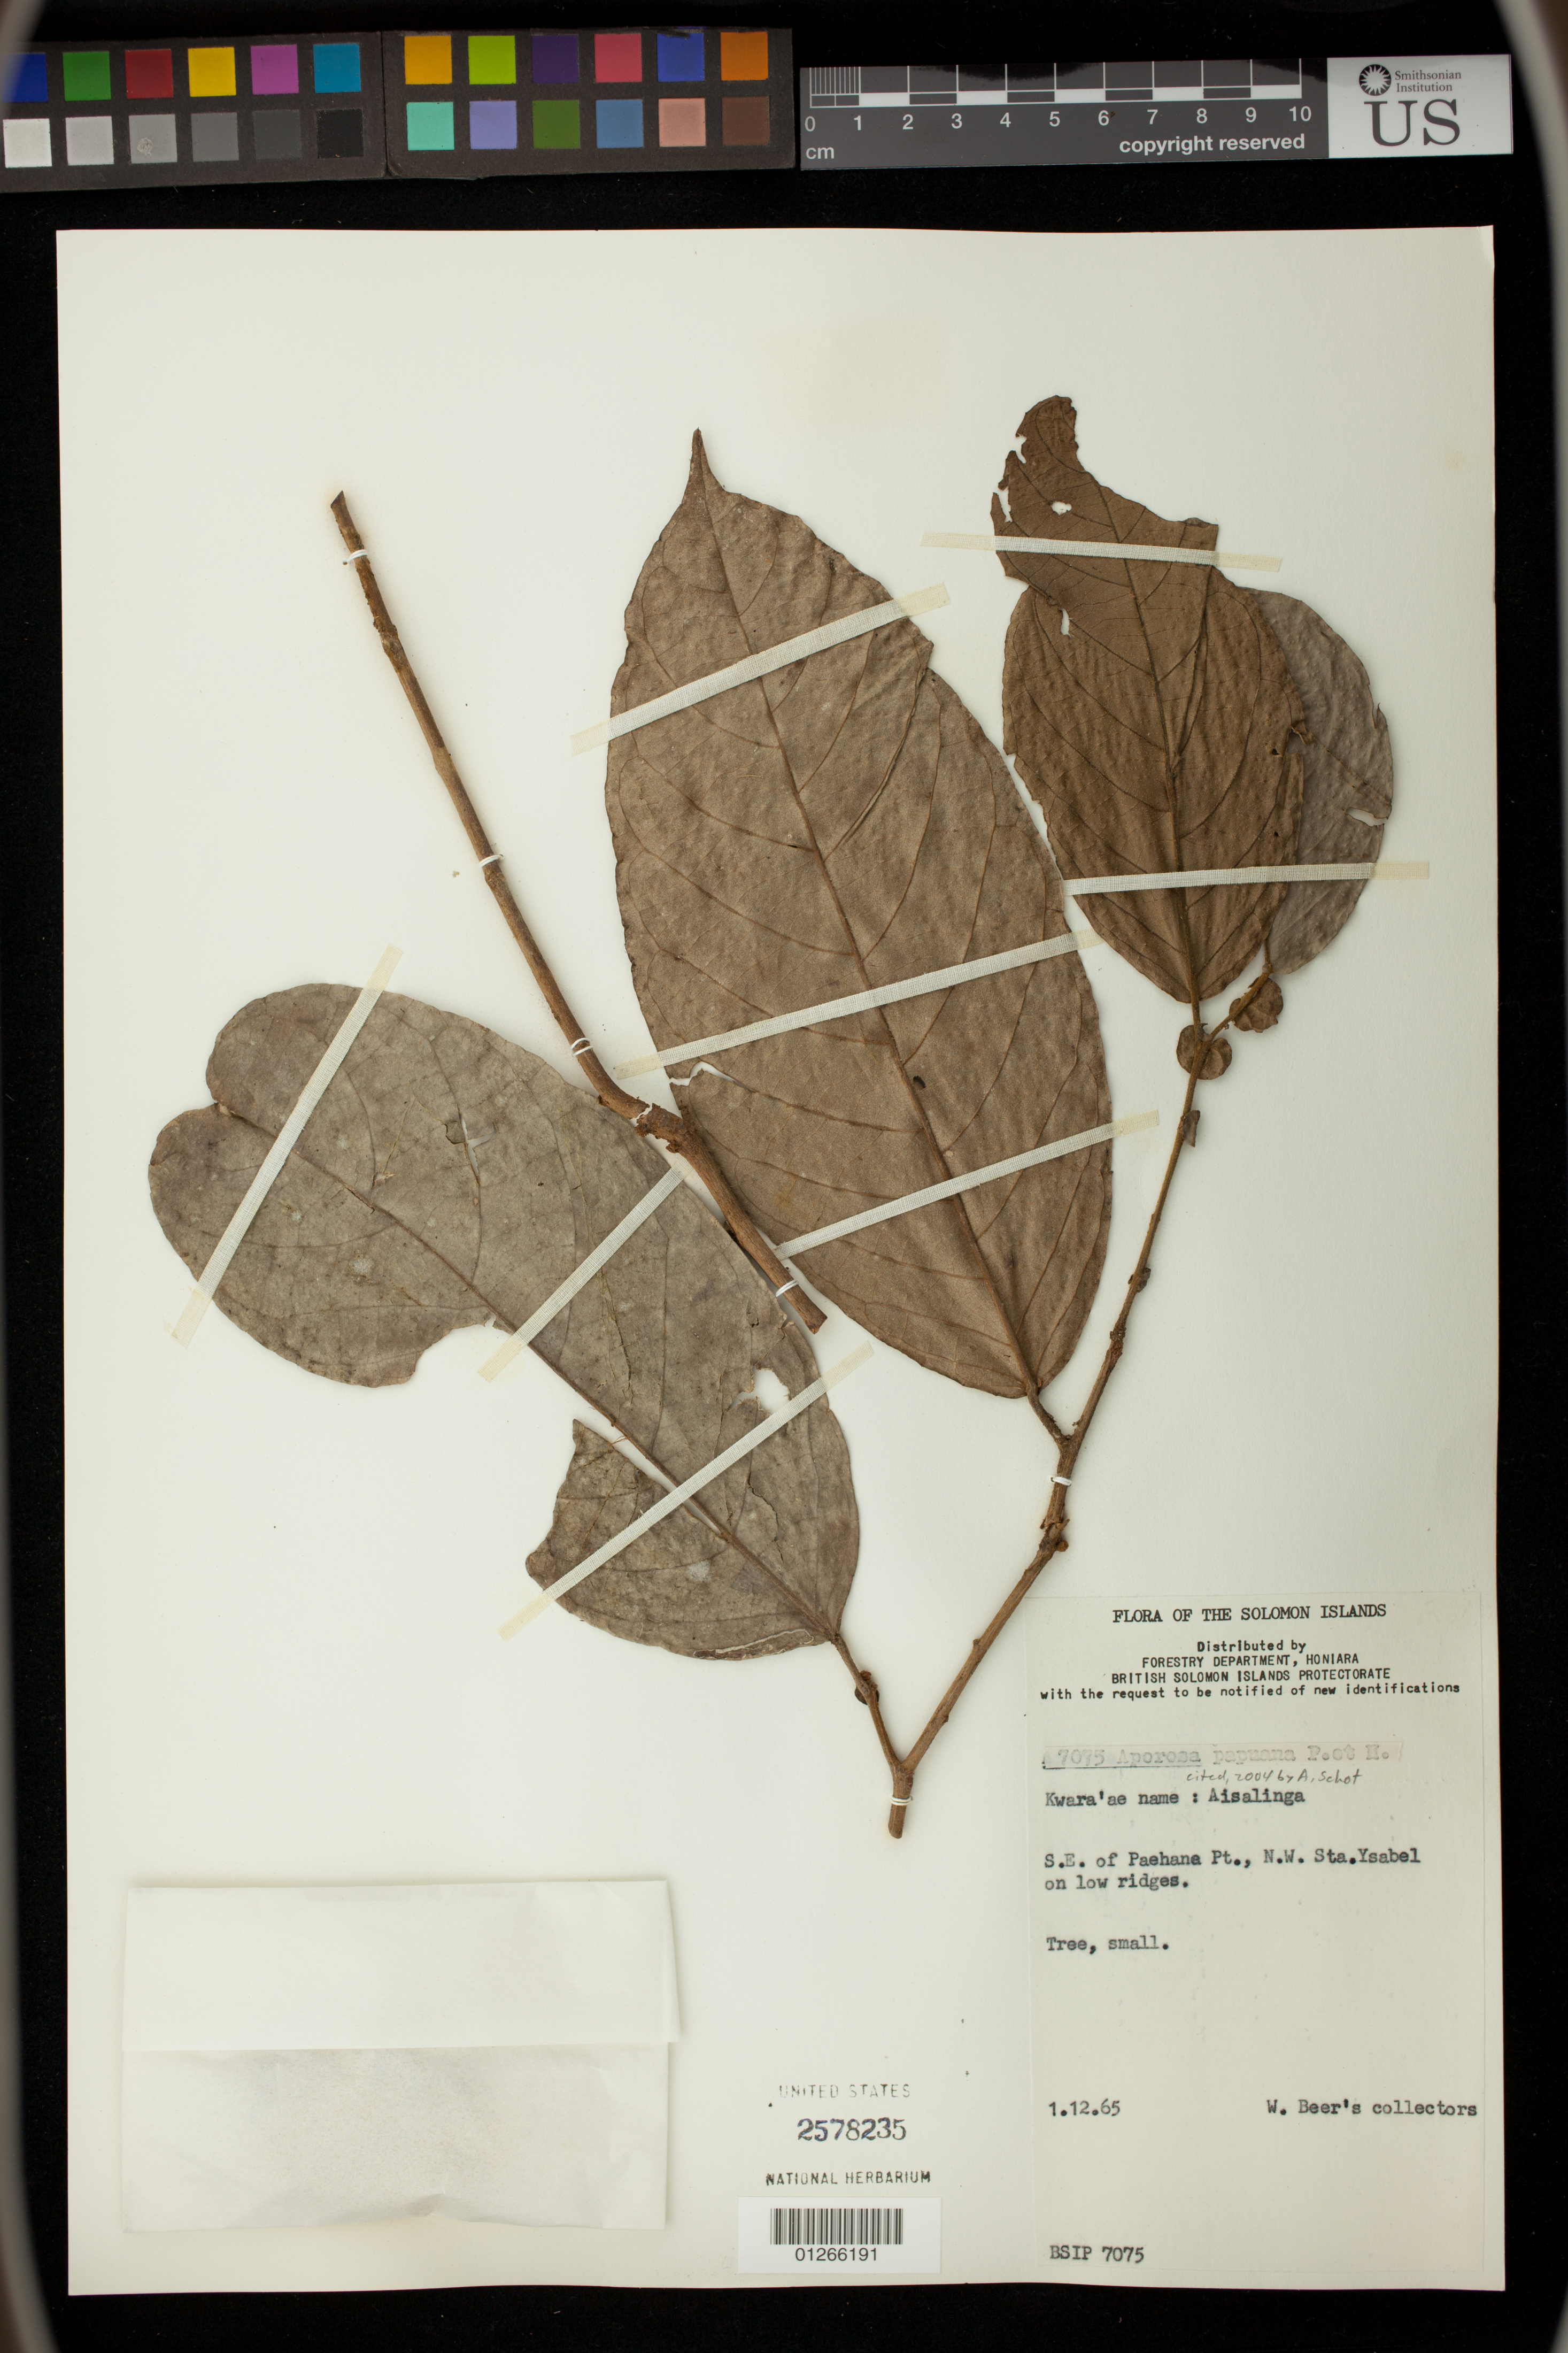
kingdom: Plantae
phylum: Tracheophyta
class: Magnoliopsida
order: Malpighiales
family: Phyllanthaceae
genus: Aporosa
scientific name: Aporosa papuana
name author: Pax & K. Hoffm.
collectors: W. Beer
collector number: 7075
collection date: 1965-01-12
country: Solomon Islands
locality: S.E. of Paehana Pt., N.W. Sta.Ysabel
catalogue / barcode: US 2578235